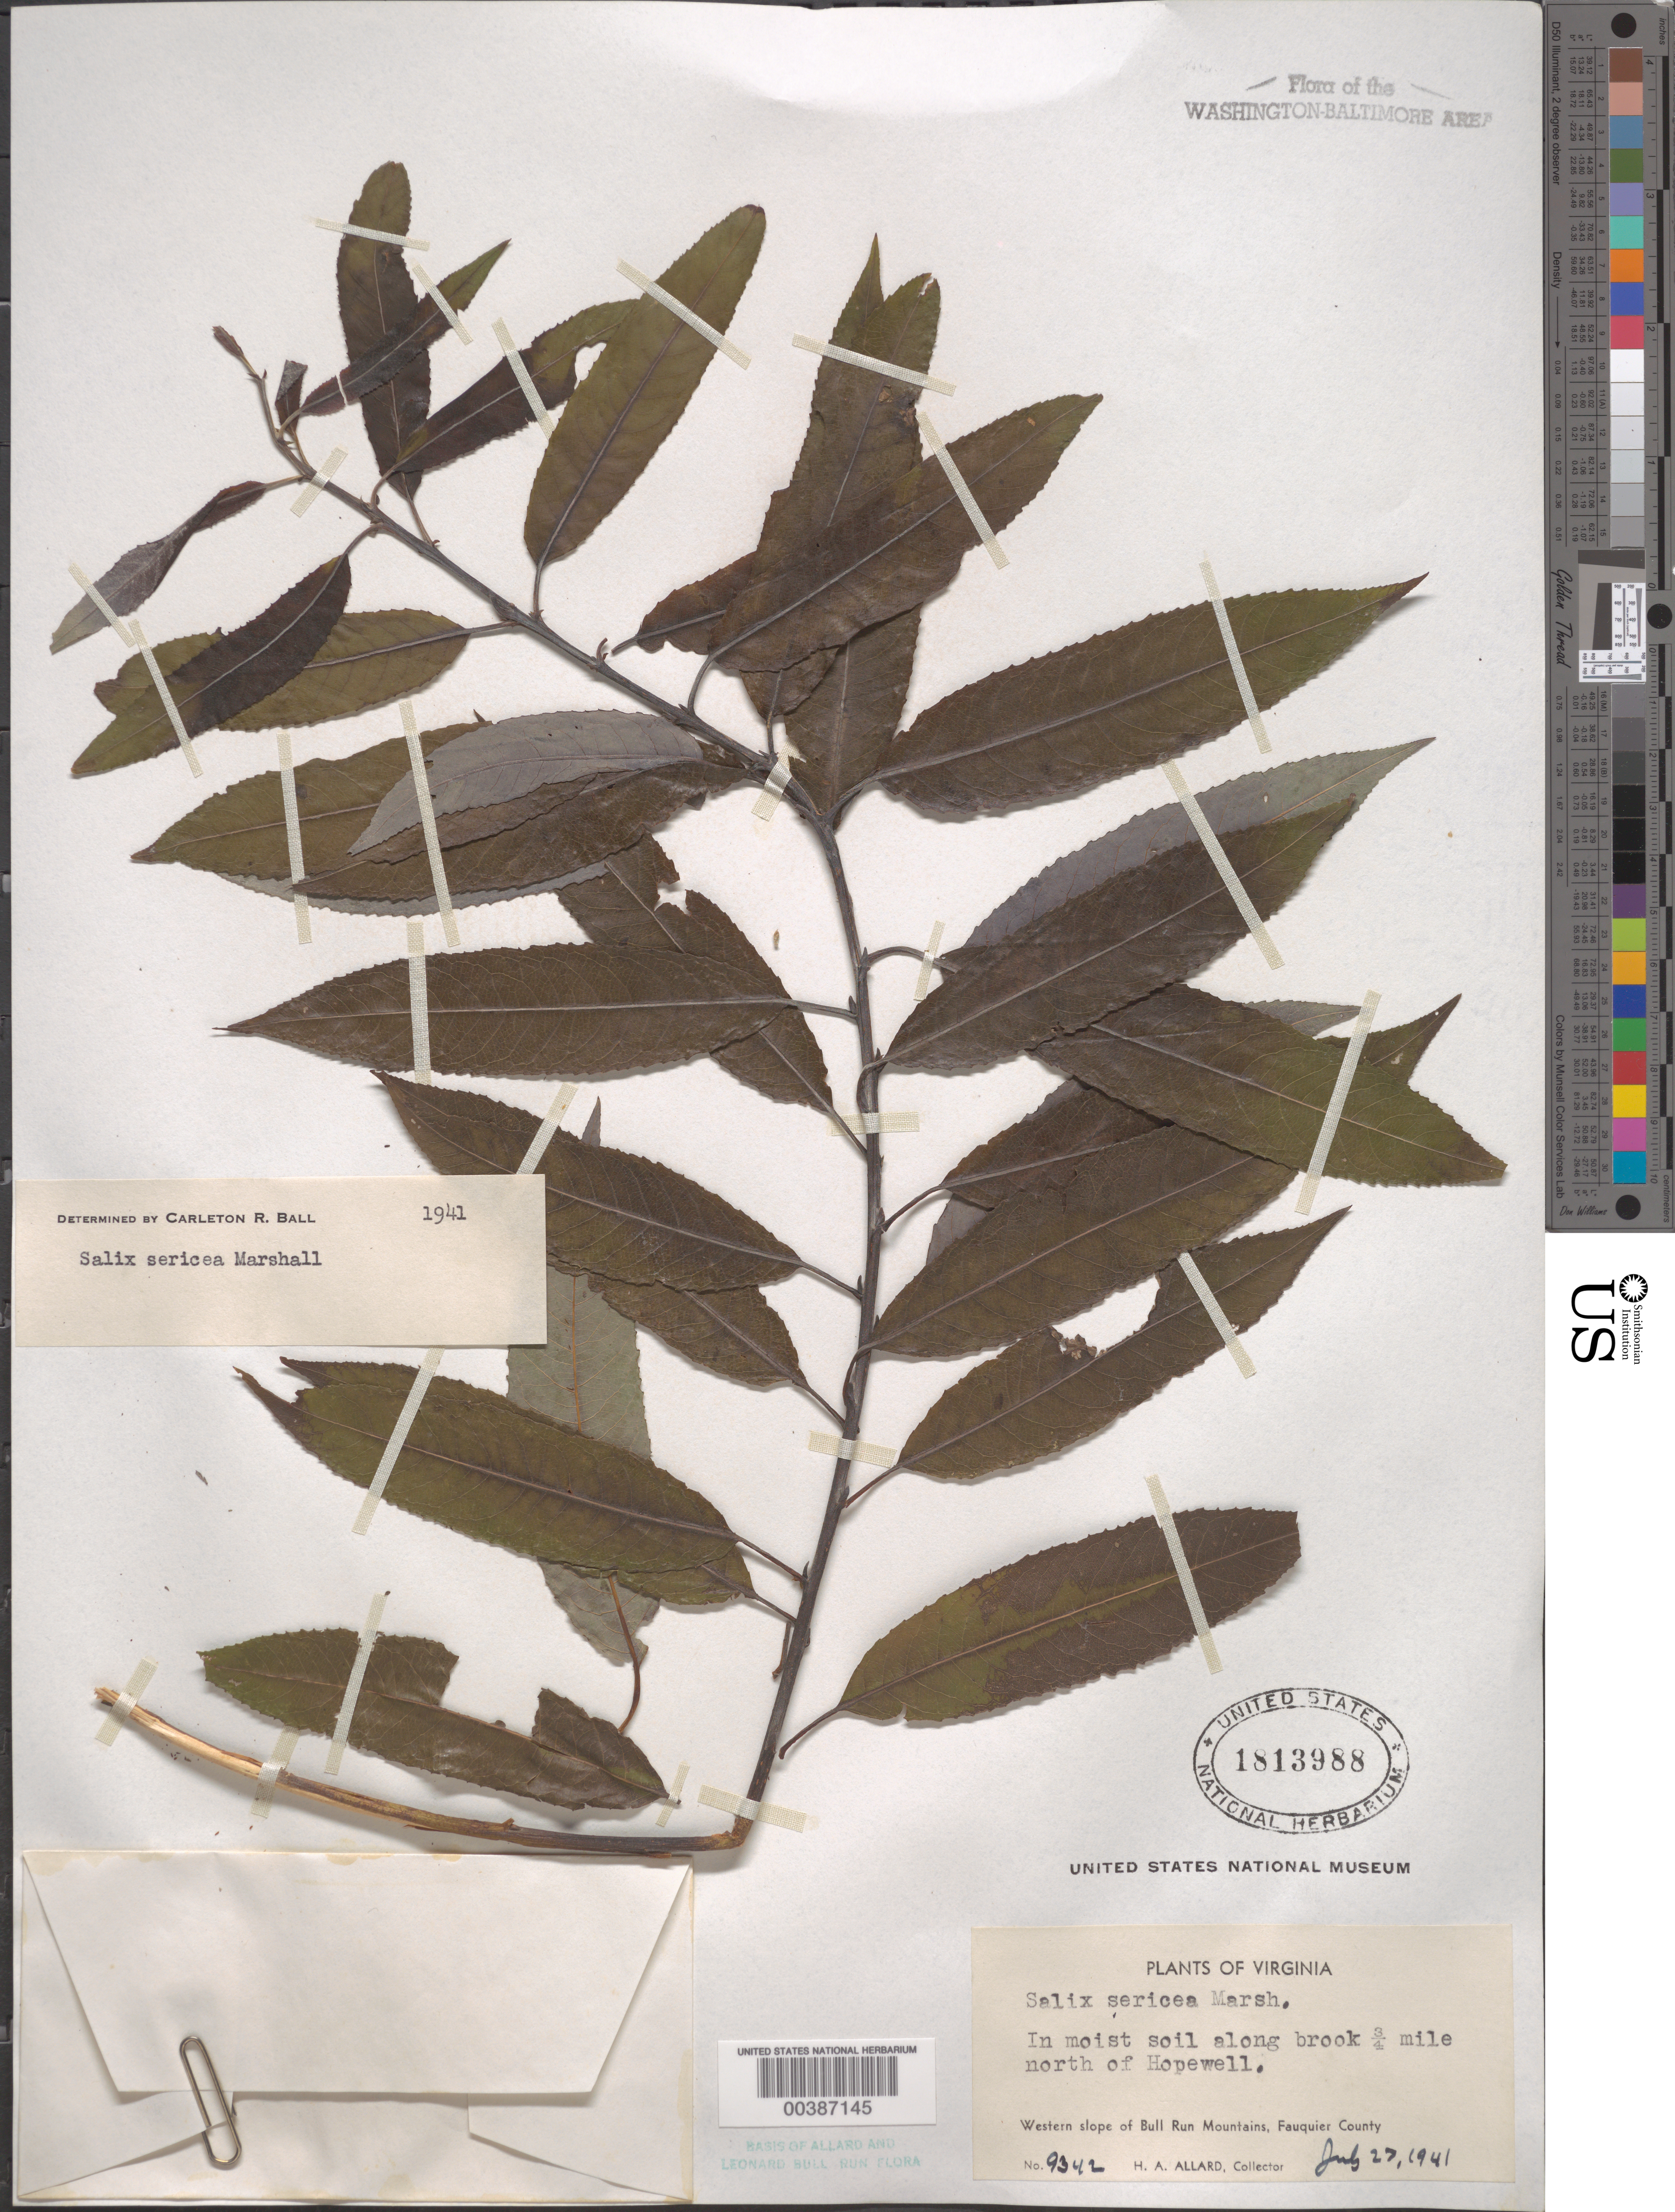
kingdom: Plantae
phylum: Tracheophyta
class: Magnoliopsida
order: Malpighiales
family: Salicaceae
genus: Salix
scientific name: Salix sericea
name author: Marshall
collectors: H. A. Allard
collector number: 9342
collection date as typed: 27 Jul 1941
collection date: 1941-07-27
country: United States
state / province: Virginia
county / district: Fauquier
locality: North of Hopewell Gap, along Brook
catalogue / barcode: US 1813988